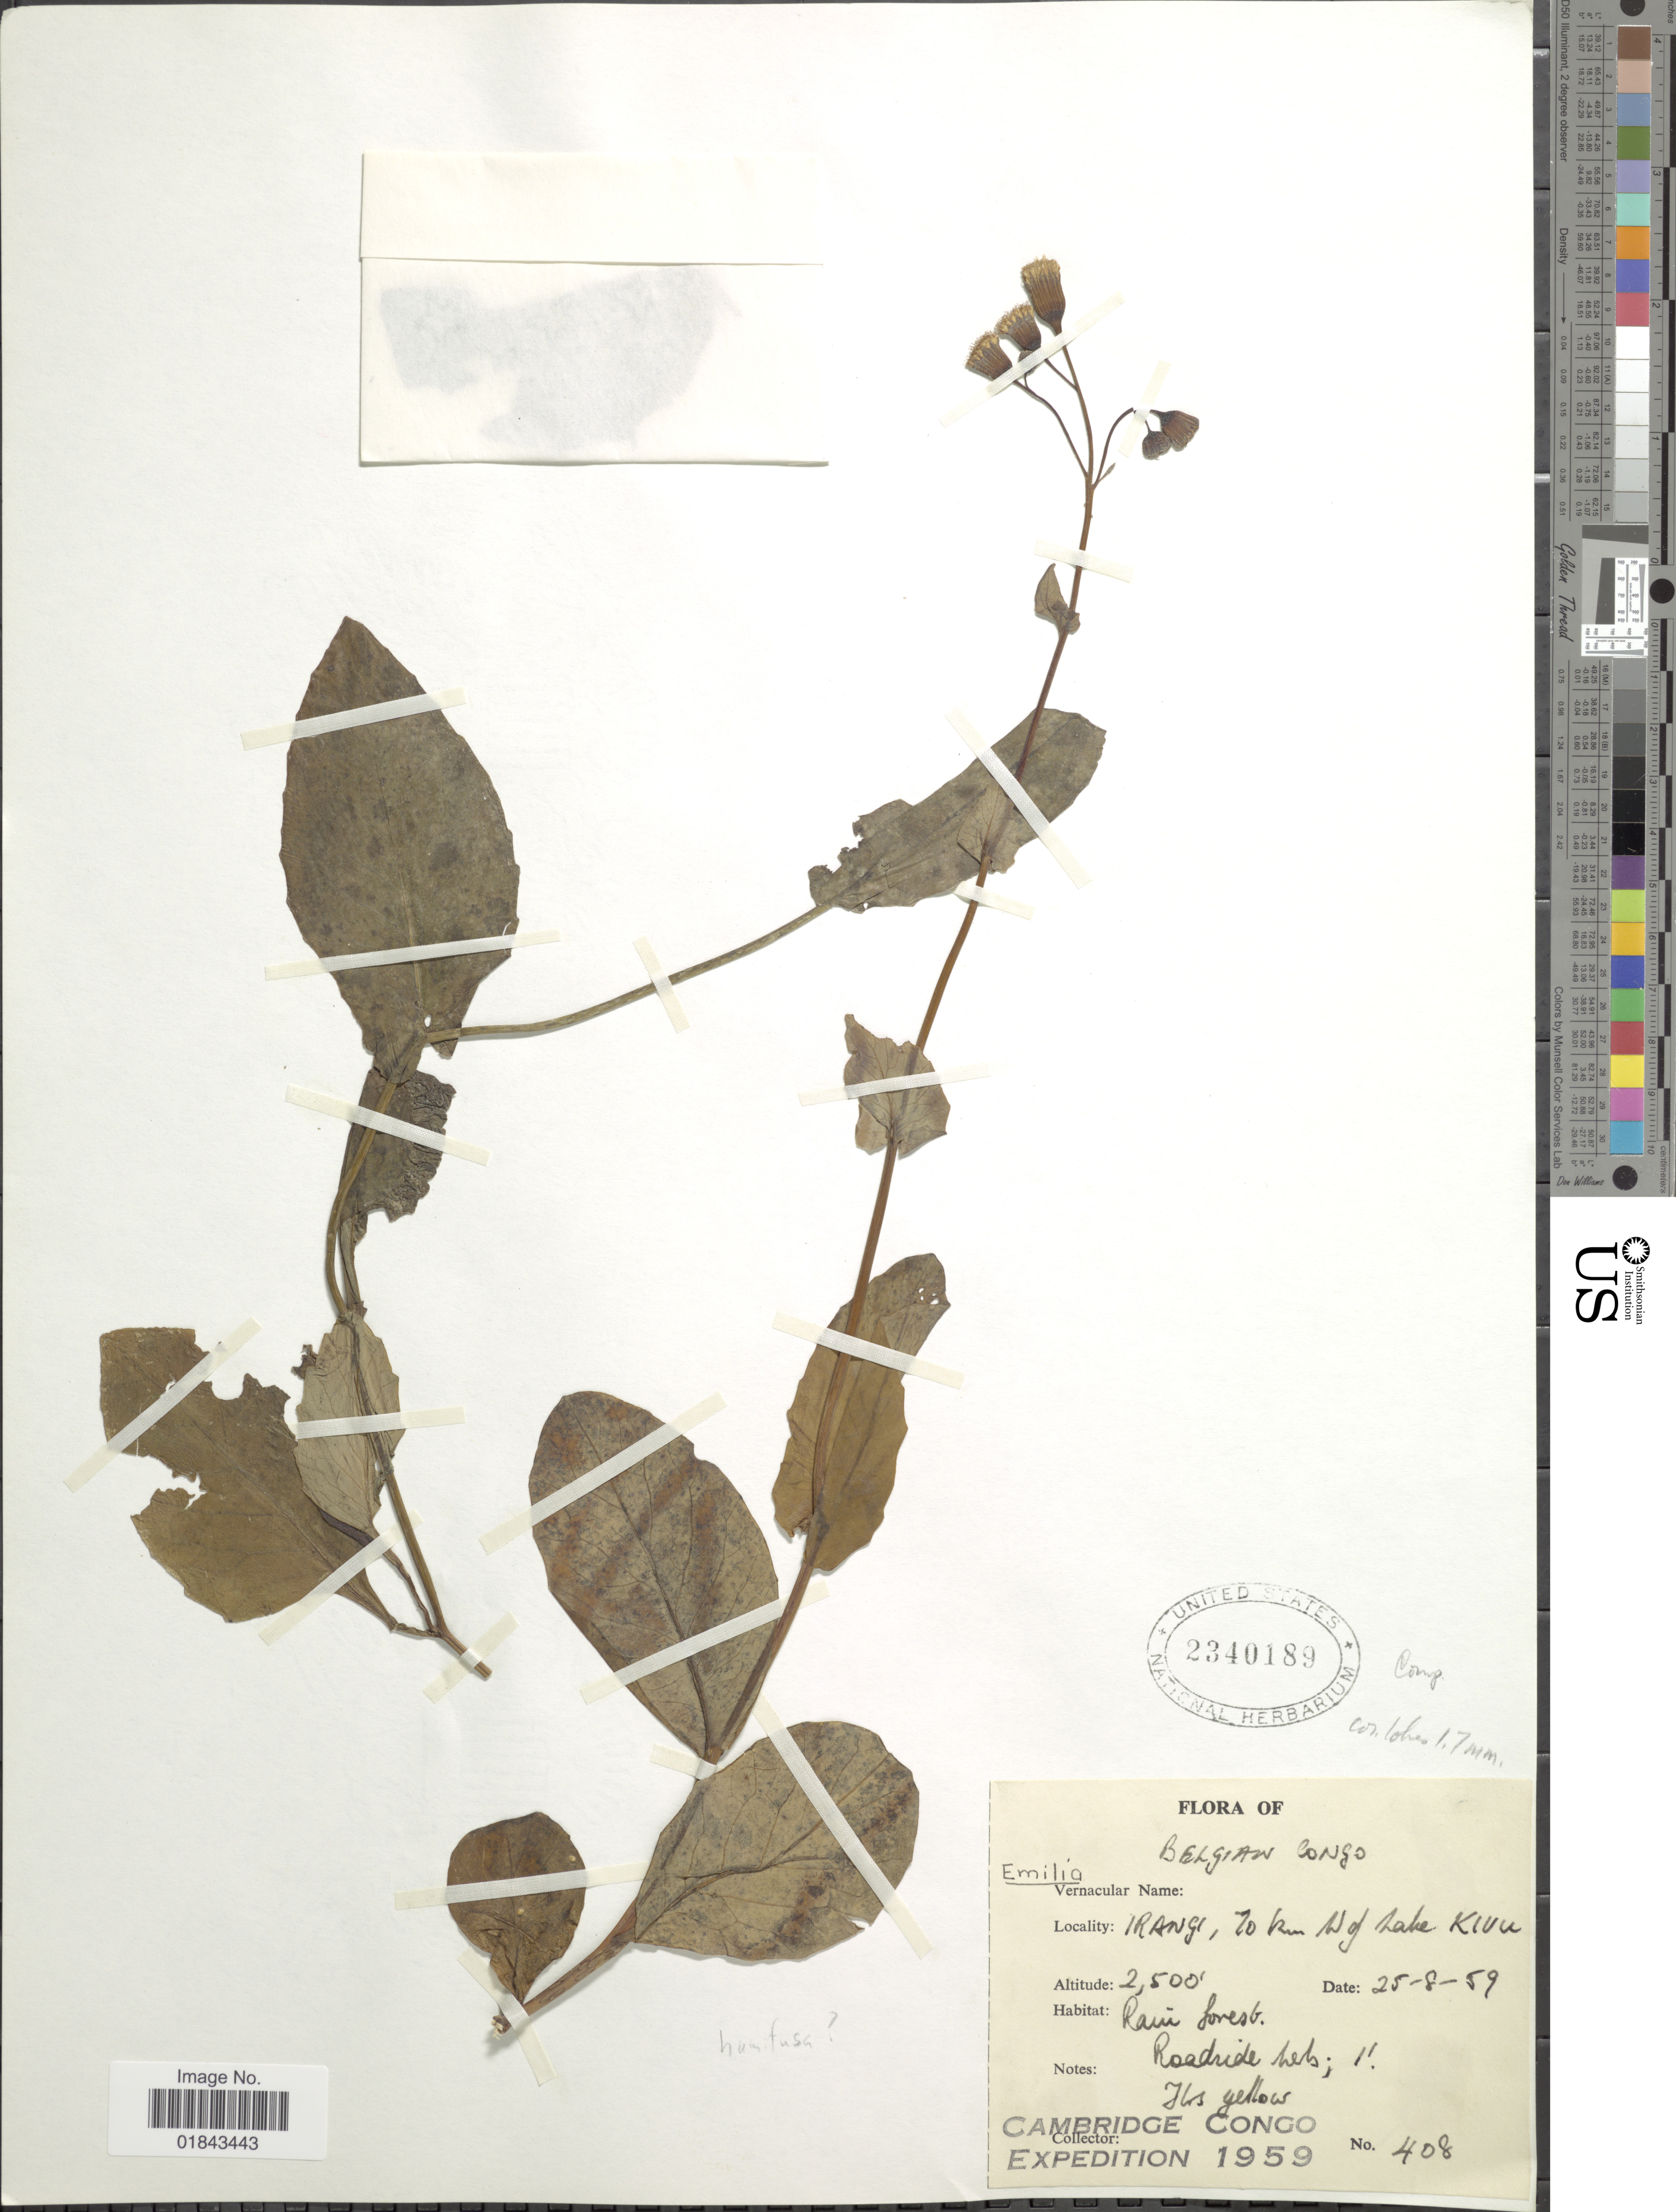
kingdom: Plantae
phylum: Tracheophyta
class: Magnoliopsida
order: Asterales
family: Asteraceae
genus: Emilia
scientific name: Emilia coccinea (Sims) Sweet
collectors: Cambridge Congo Expedition 1959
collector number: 408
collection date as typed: Transcribed d/m/y: 25/8/59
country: Congo, Democratic Republic of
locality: Irangi, 70 km W of Lake Kivu, roadside.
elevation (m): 762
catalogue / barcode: US 2340189